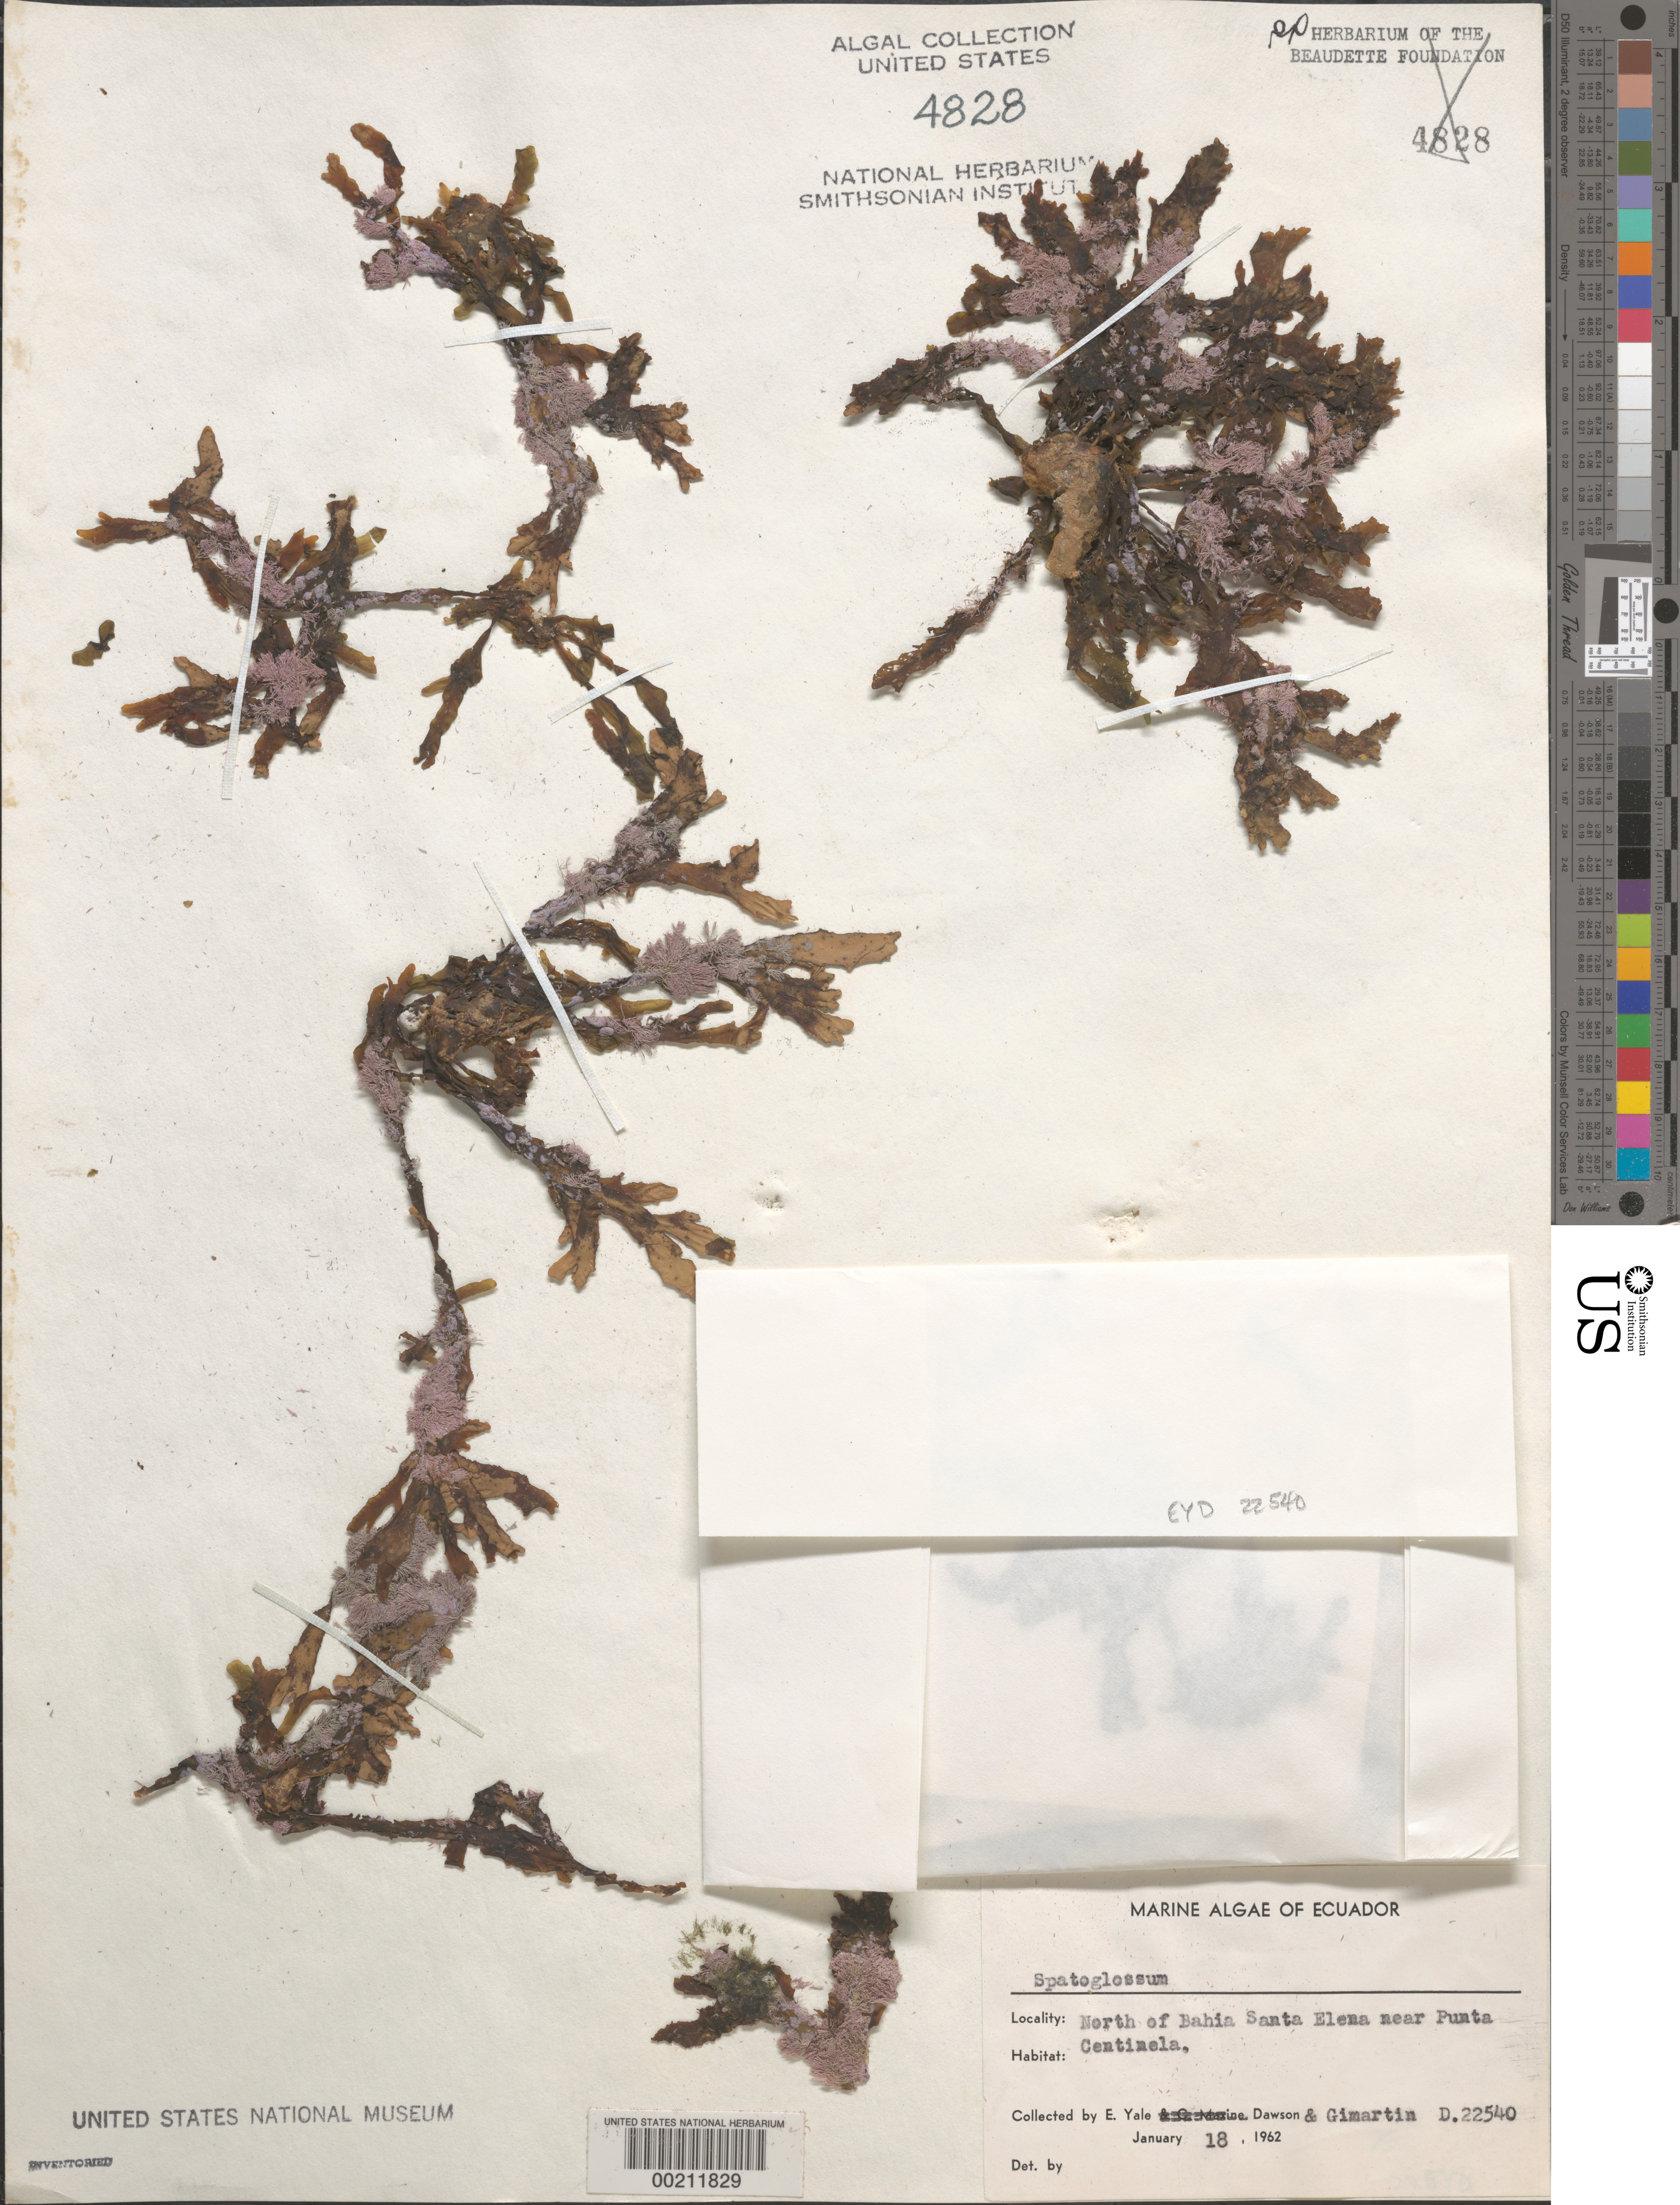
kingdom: Chromista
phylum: Ochrophyta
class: Phaeophyceae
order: Dictyotales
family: Dictyotaceae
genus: Spatoglossum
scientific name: Spatoglossum sp.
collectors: E. Y. Dawson & M. Gilmartin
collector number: EYD 22540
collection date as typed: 18 Jan 1962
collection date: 1962-01-18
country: Ecuador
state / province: Guayas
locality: North of Bahia Santa Elena near Punta Centinela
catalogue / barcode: US 4828